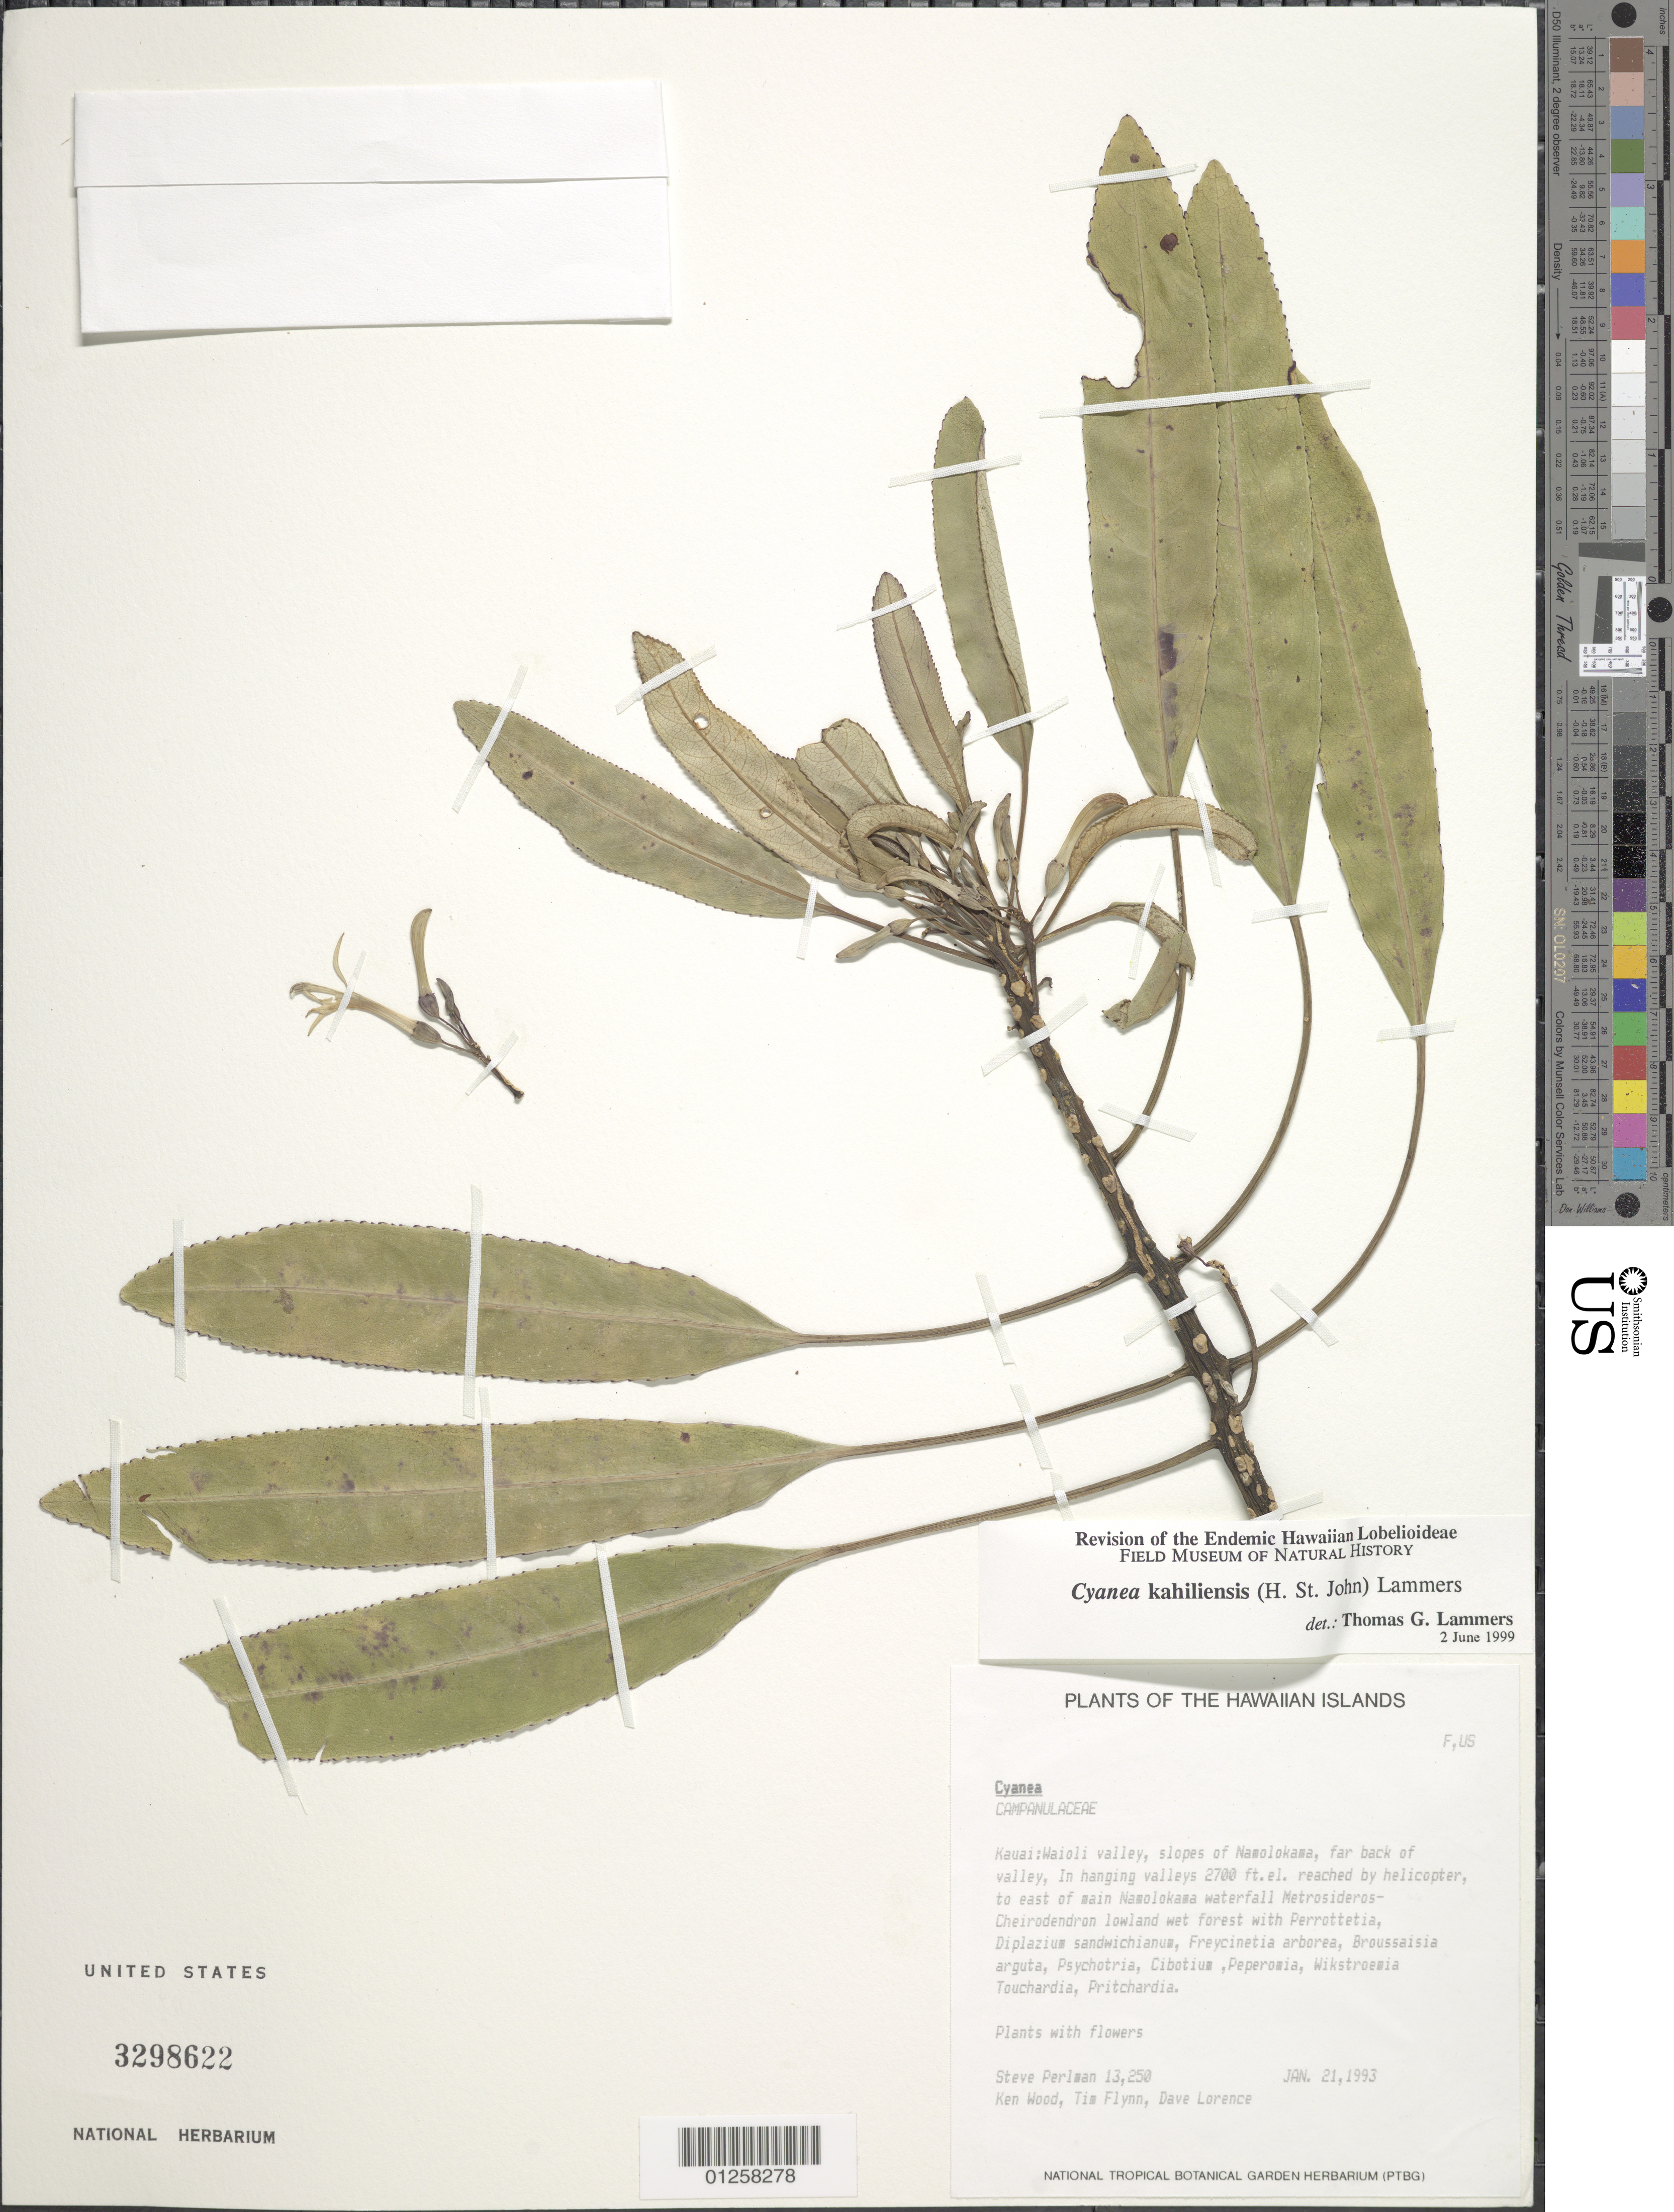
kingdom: Plantae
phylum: Tracheophyta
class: Magnoliopsida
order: Asterales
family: Campanulaceae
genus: Cyanea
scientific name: Cyanea kahiliensis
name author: (H. St. John) Lammers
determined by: Lammers, T. G.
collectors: S. P. Perlman, K. Wood, T. W. Flynn & D. Lorence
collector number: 13250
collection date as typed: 21 Jan 1993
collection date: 1993-01-21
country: United States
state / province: Hawaii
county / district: Kauai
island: Kaua'i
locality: Waioli valley, slope of Namolokama, far back of valley, E of main Namolokama waterfall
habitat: Lowland Wet forest.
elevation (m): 823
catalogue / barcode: US 3298622